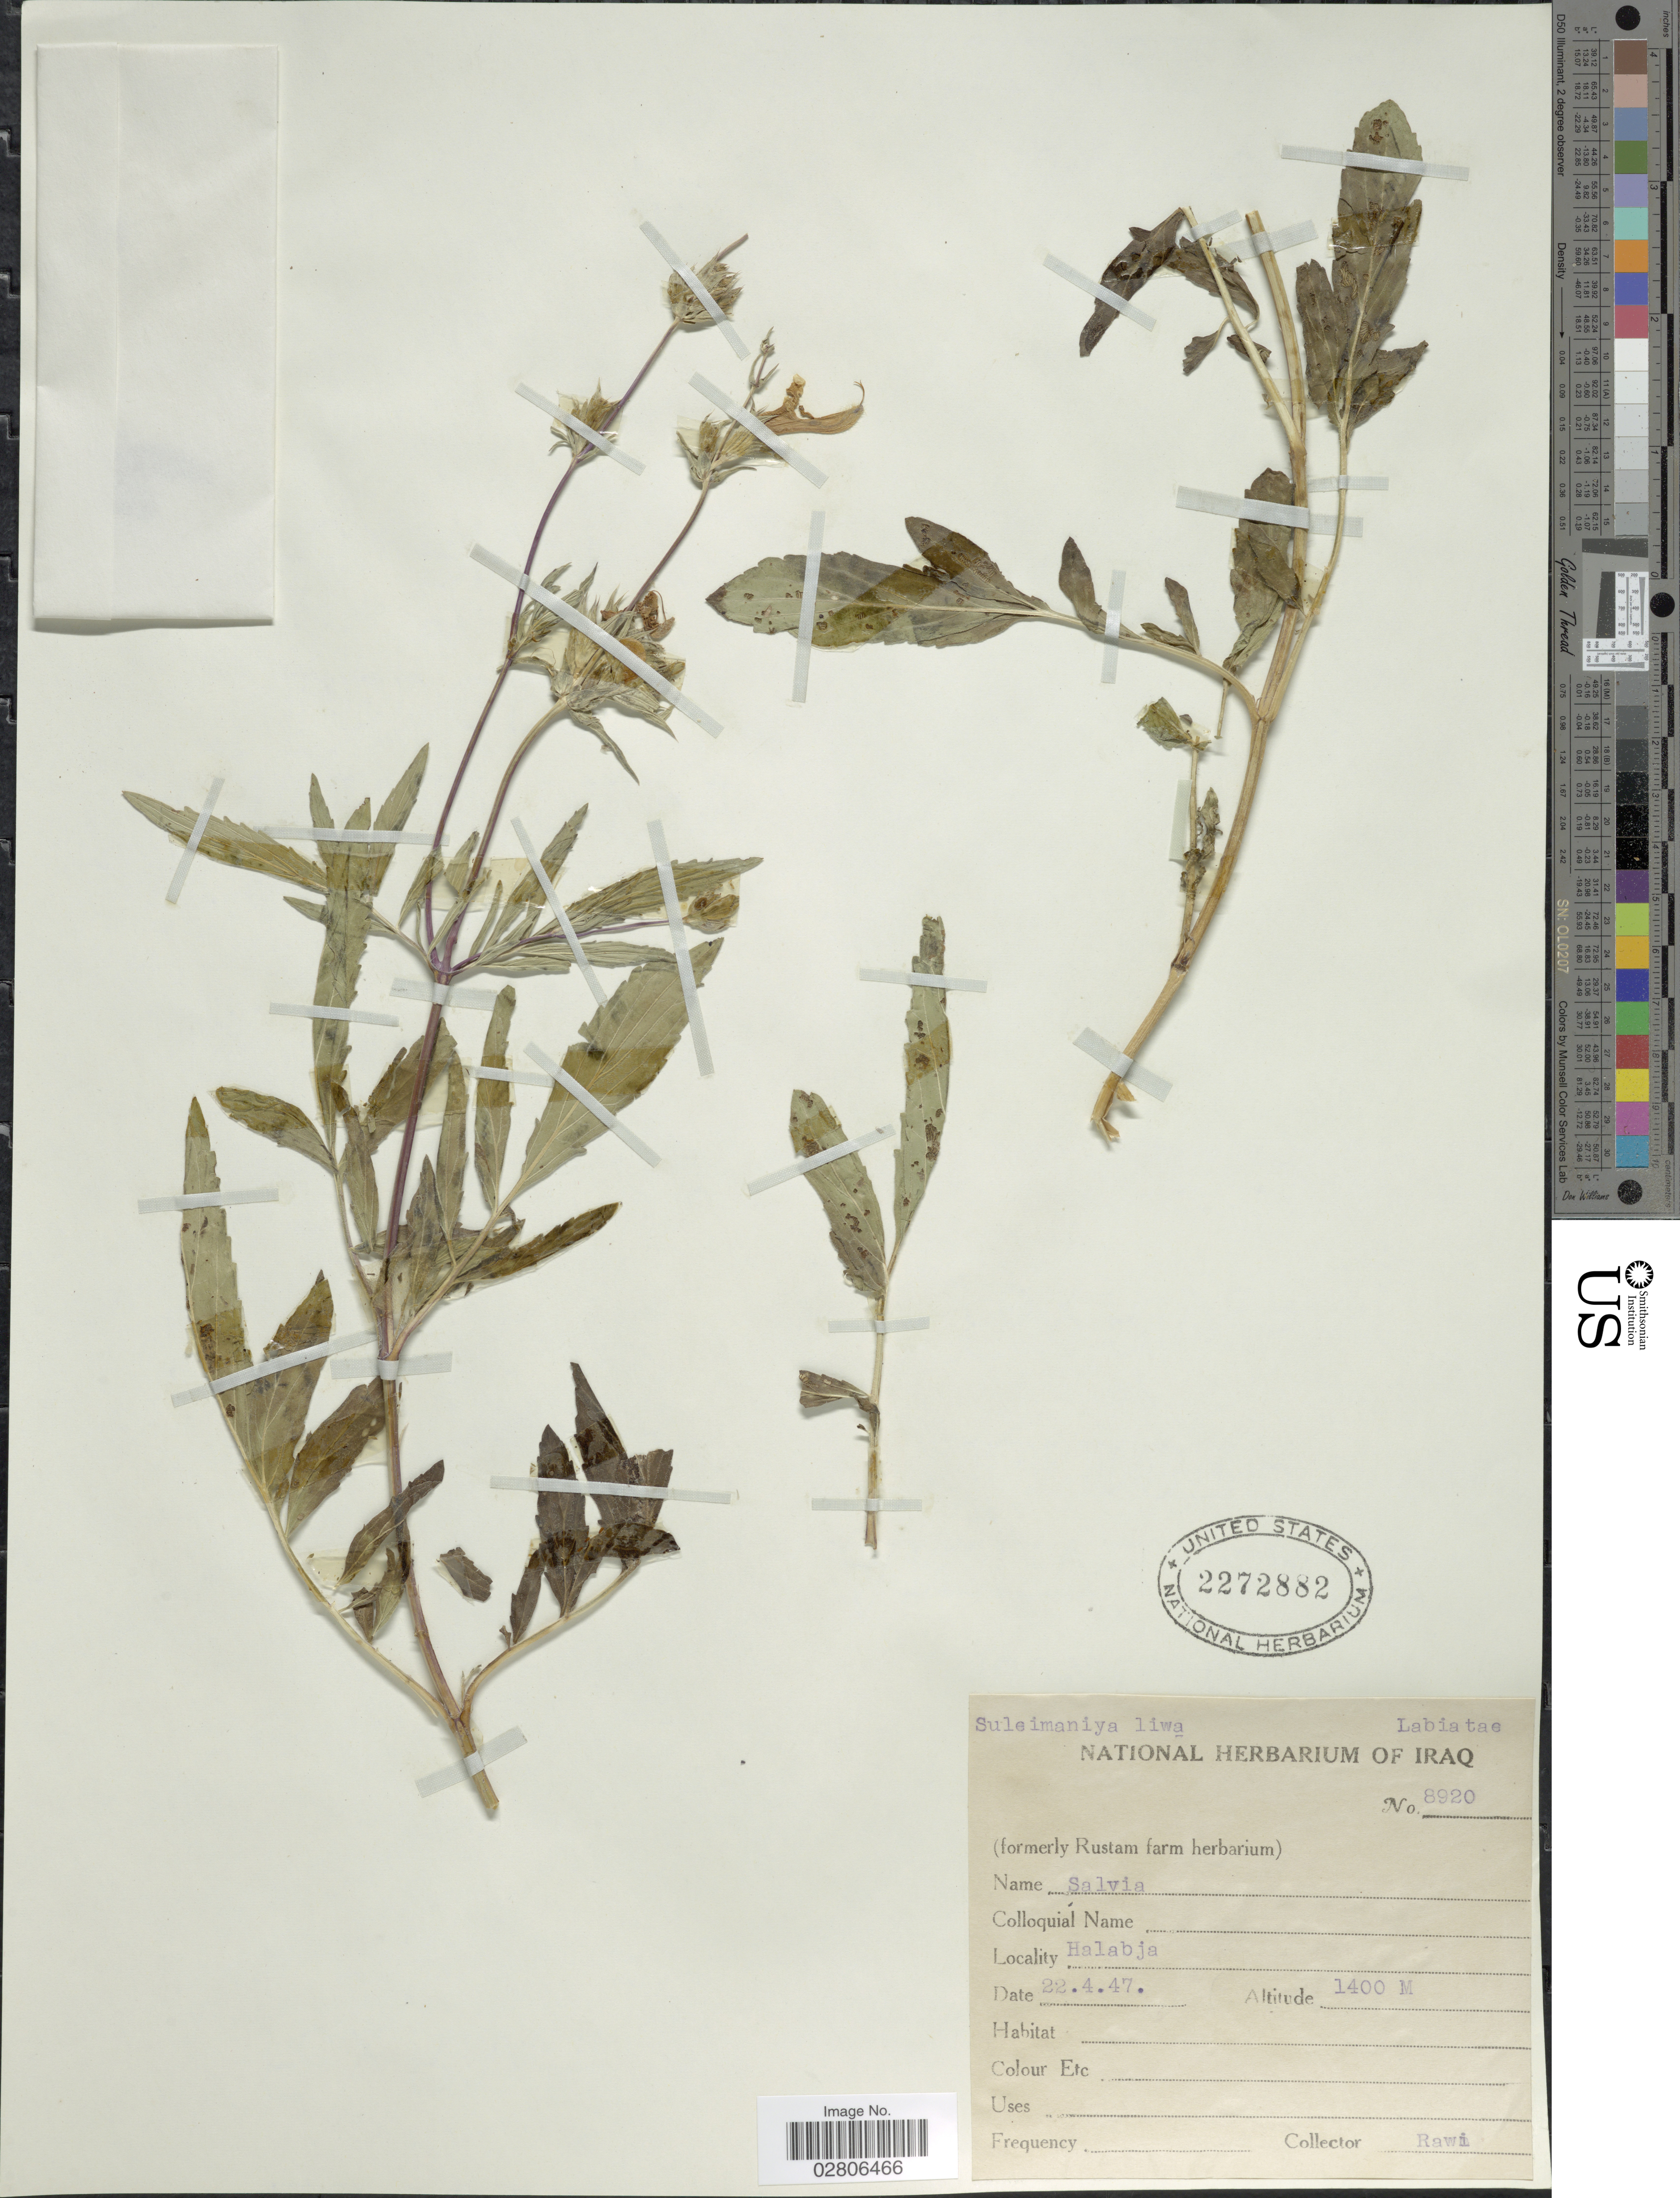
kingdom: Plantae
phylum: Tracheophyta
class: Magnoliopsida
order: Lamiales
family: Lamiaceae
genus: Salvia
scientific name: Salvia sp.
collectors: -. Rawi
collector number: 8920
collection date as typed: Transcribed d/m/y: 22/4/47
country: Iraq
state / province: As Sulaymānīyah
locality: Suleimaniya liwa. Halabja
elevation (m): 1400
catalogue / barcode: US 2272882